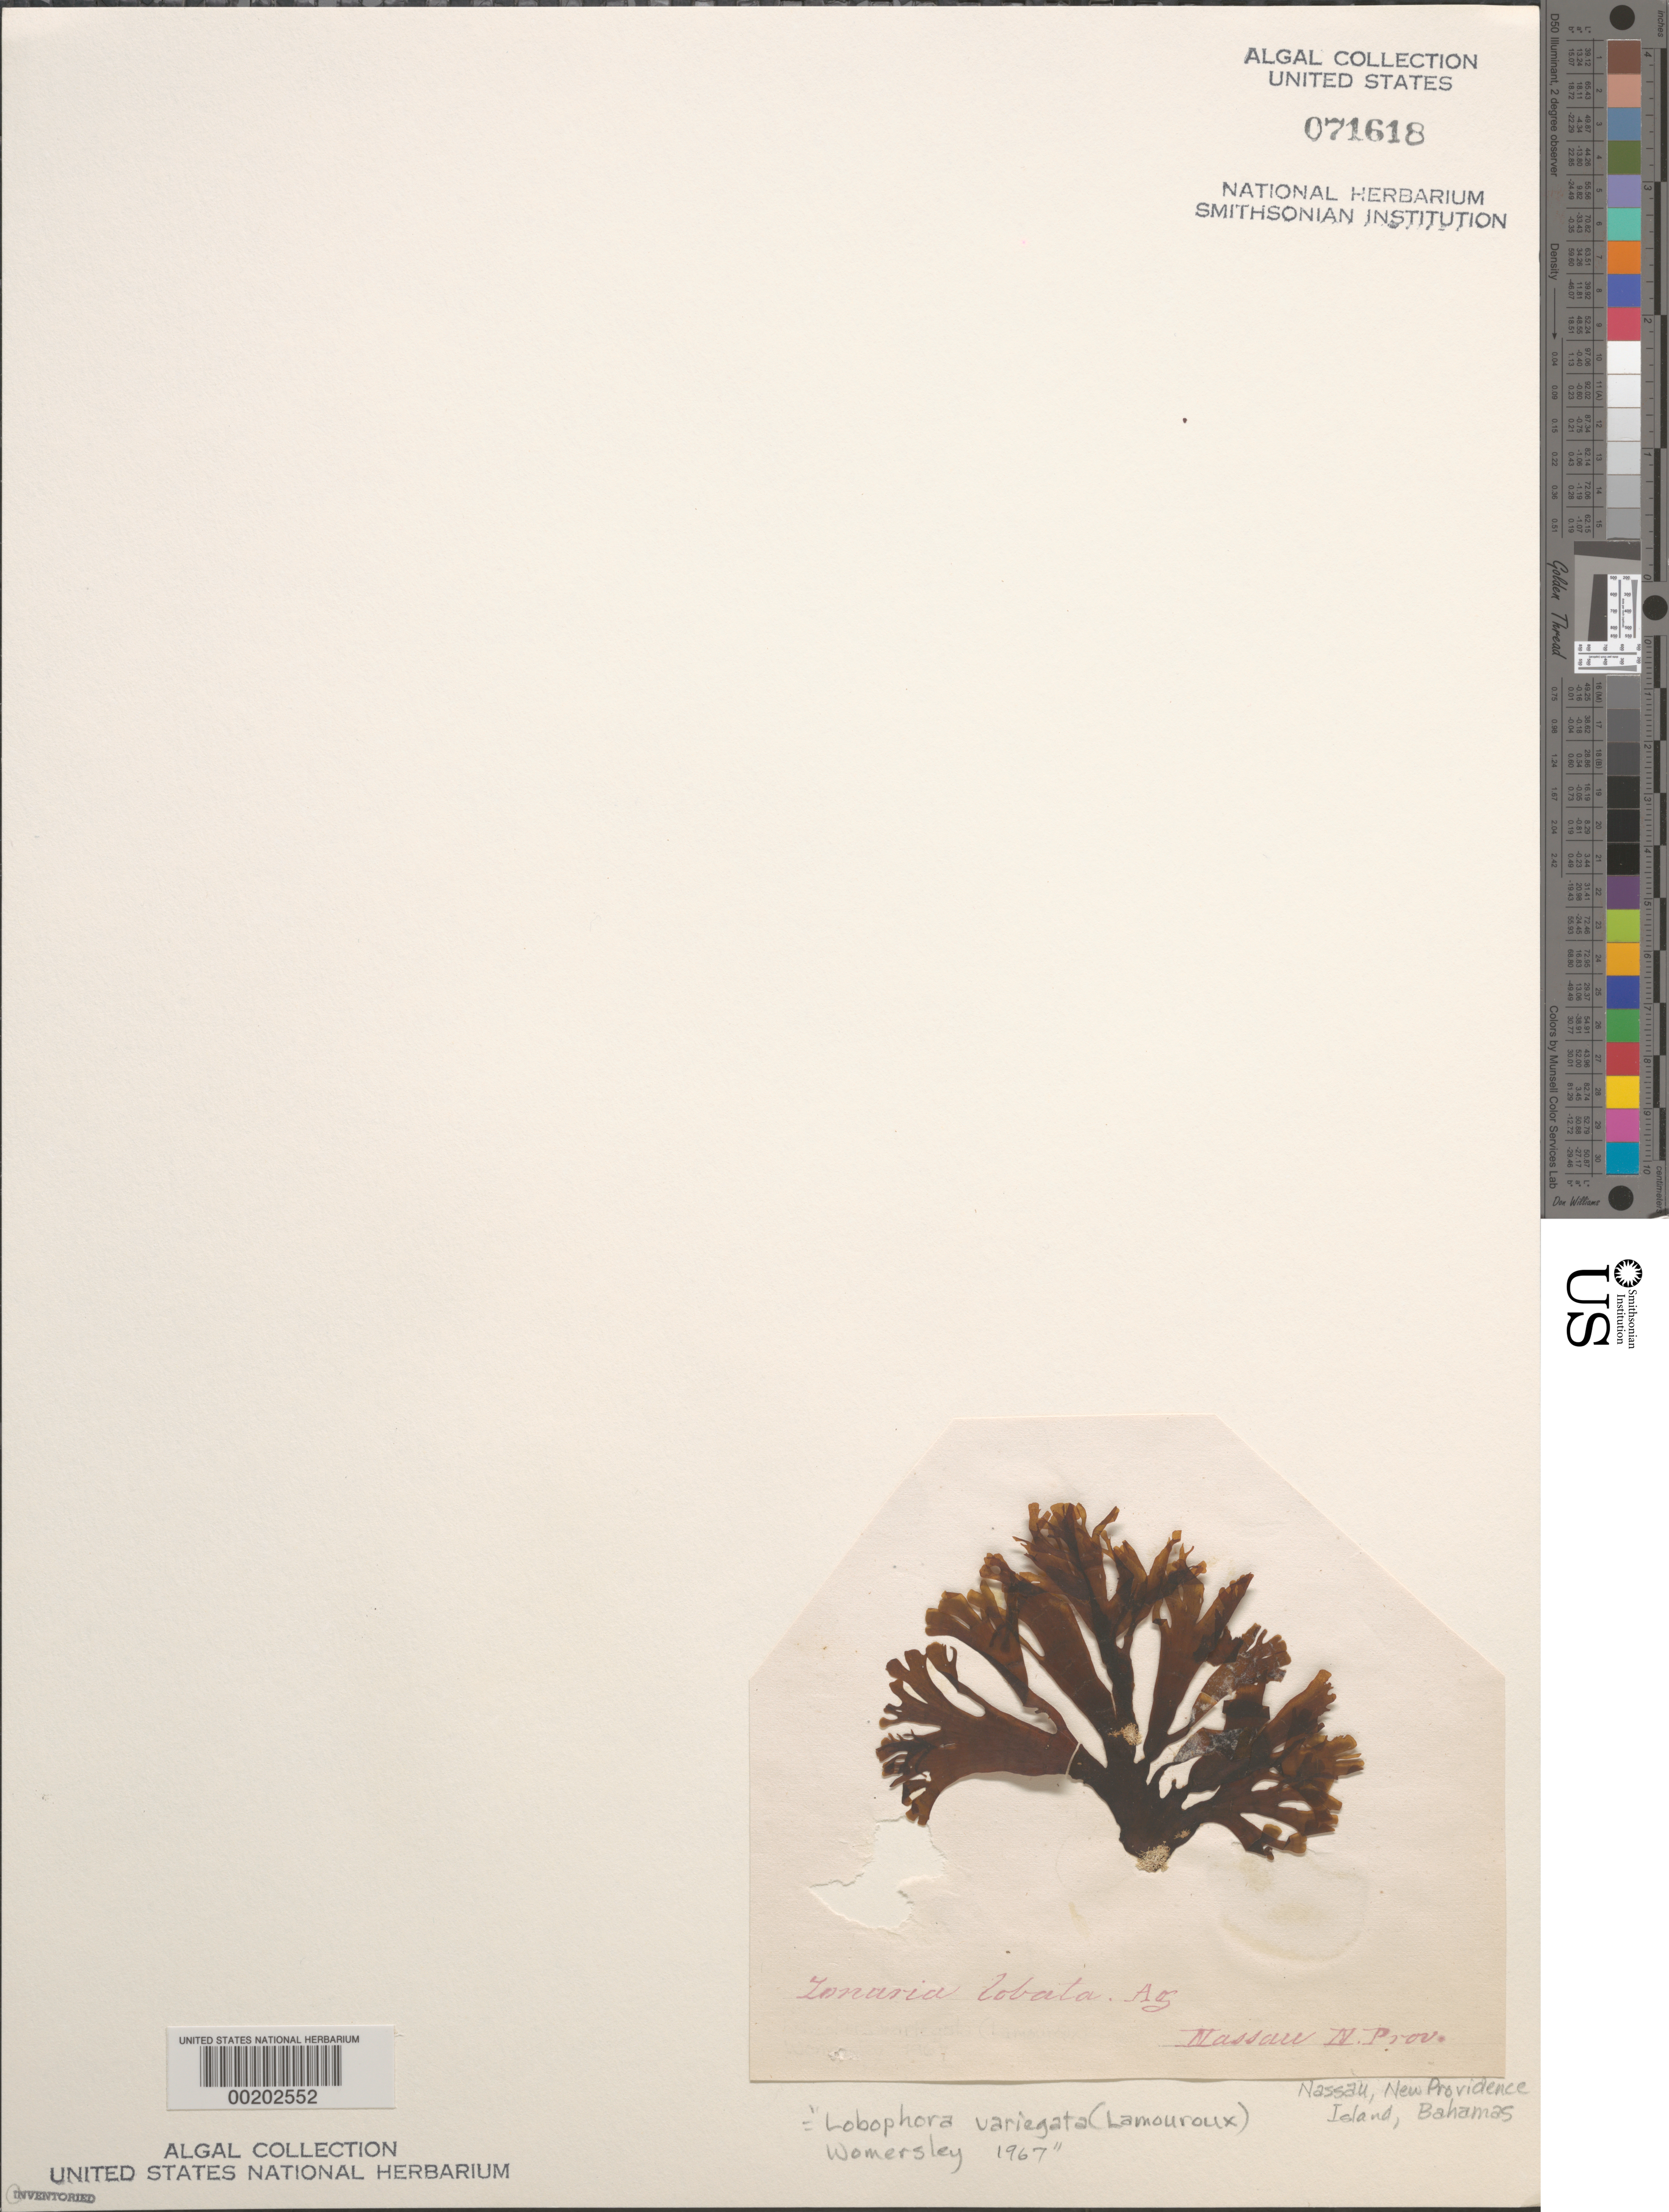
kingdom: Chromista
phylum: Ochrophyta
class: Phaeophyceae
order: Dictyotales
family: Dictyotaceae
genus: Lobophora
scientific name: Lobophora variegata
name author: (J.V.Lamouroux) Womersley & E.C. Oliveira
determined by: Womersley, H. B. S.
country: Bahamas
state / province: New Providence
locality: Nassau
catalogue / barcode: US 71618